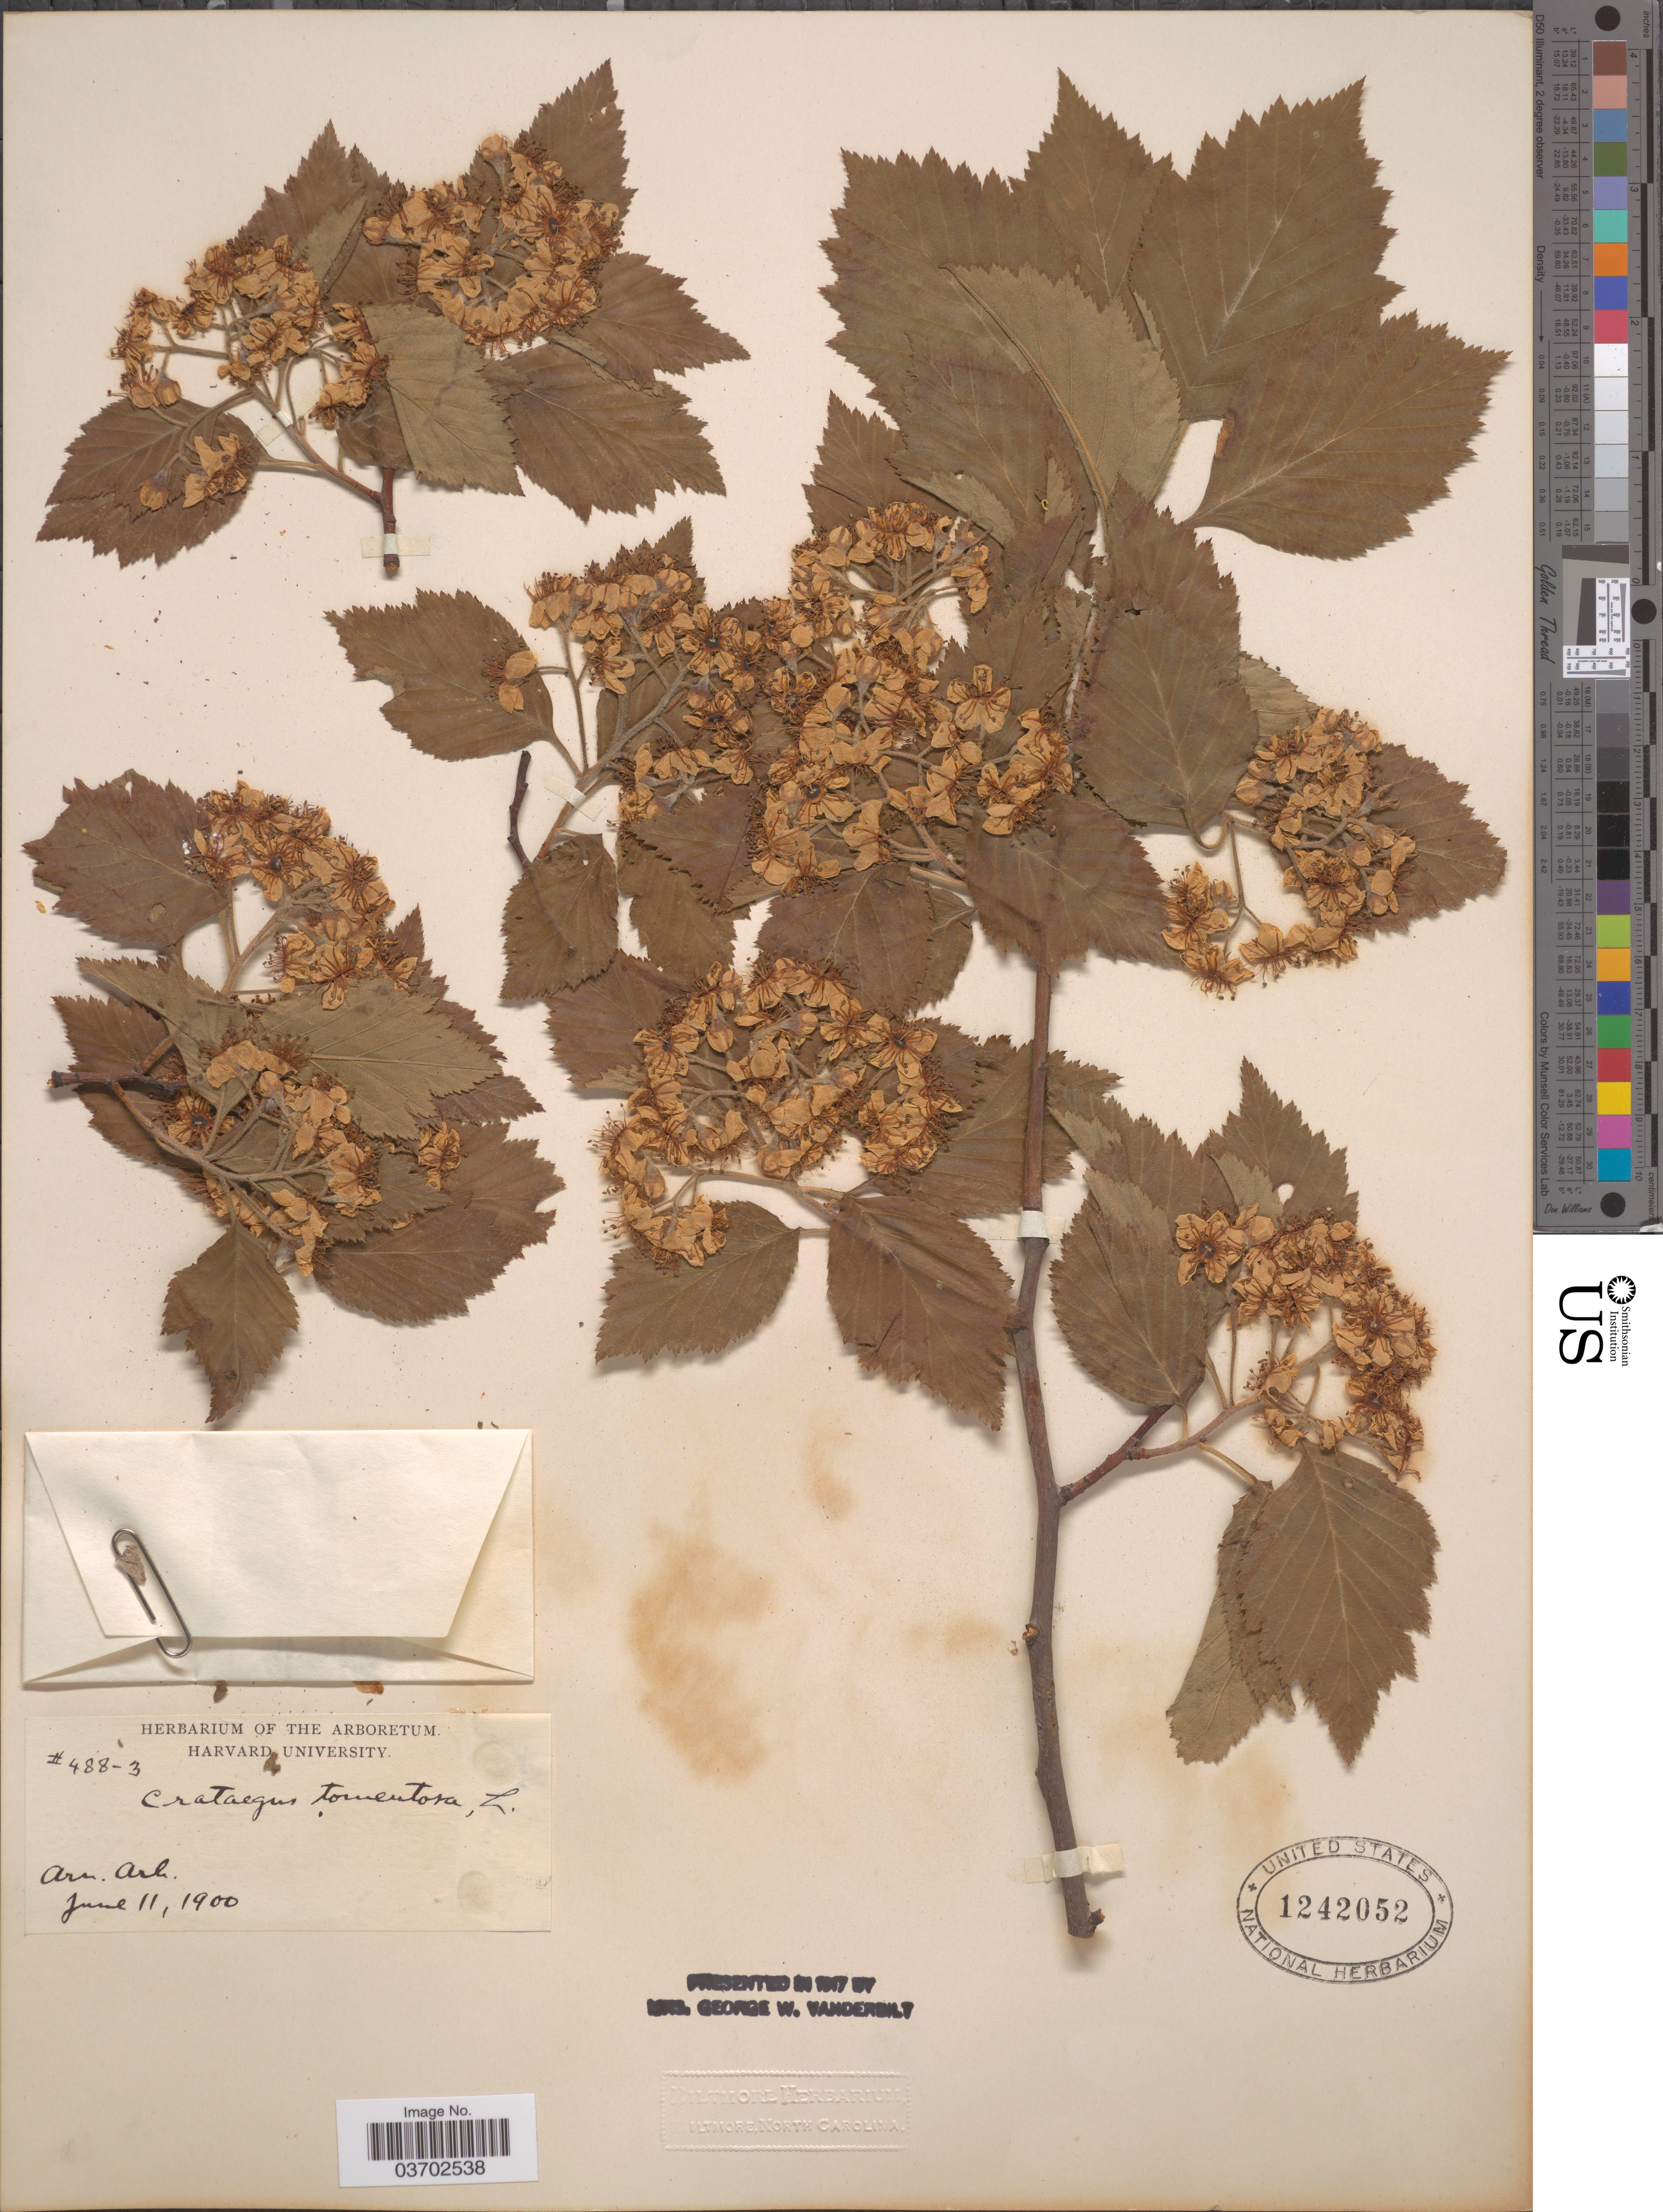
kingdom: Plantae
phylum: Tracheophyta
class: Magnoliopsida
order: Rosales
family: Rosaceae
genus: Crataegus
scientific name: Crataegus calpodendron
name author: (Ehrh.) Medik.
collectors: Ex herb. of the Arboretum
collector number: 488-3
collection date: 1900-06-11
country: United States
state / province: Massachusetts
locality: Arn. Arb.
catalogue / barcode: US 1242052